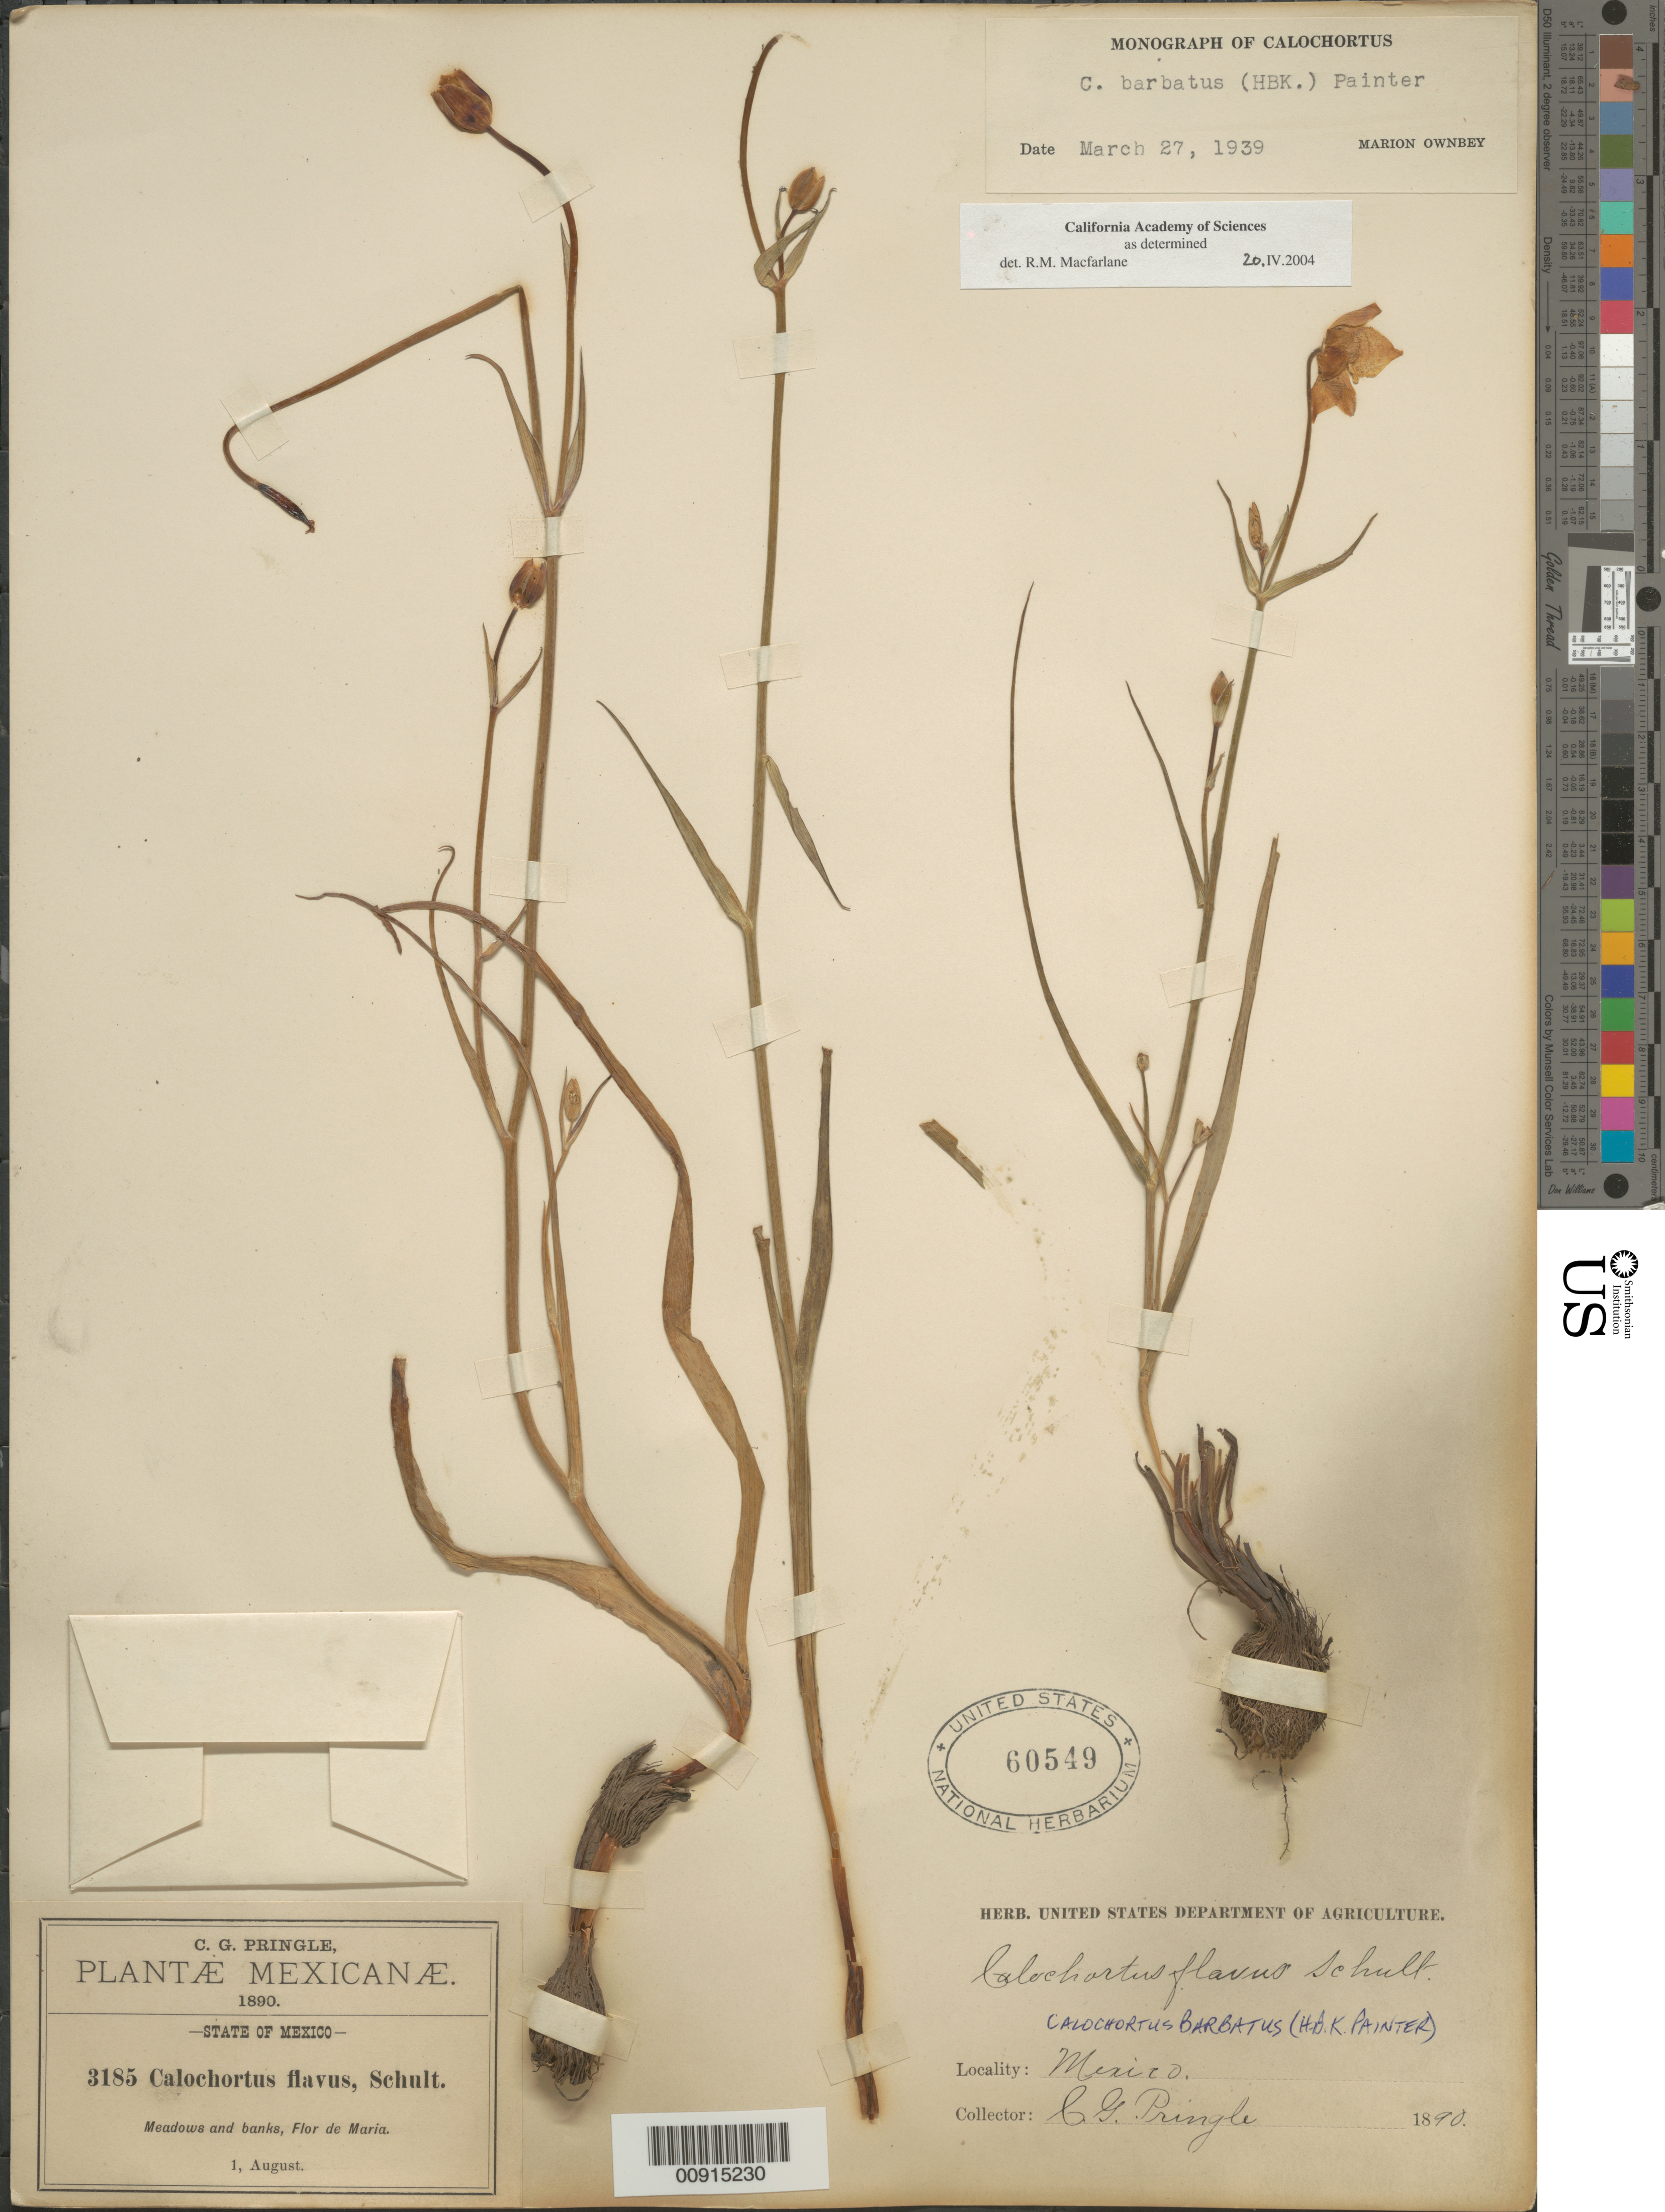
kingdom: Plantae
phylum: Tracheophyta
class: Liliopsida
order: Liliales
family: Liliaceae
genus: Calochortus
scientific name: Calochortus barbatus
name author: (Kunth) J.H. Painter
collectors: C. G. Pringle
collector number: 3185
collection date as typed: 01 Aug 1890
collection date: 1890-08-01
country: Mexico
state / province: México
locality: Flor de María, State of México.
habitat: Meadows and banks.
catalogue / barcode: US 60549